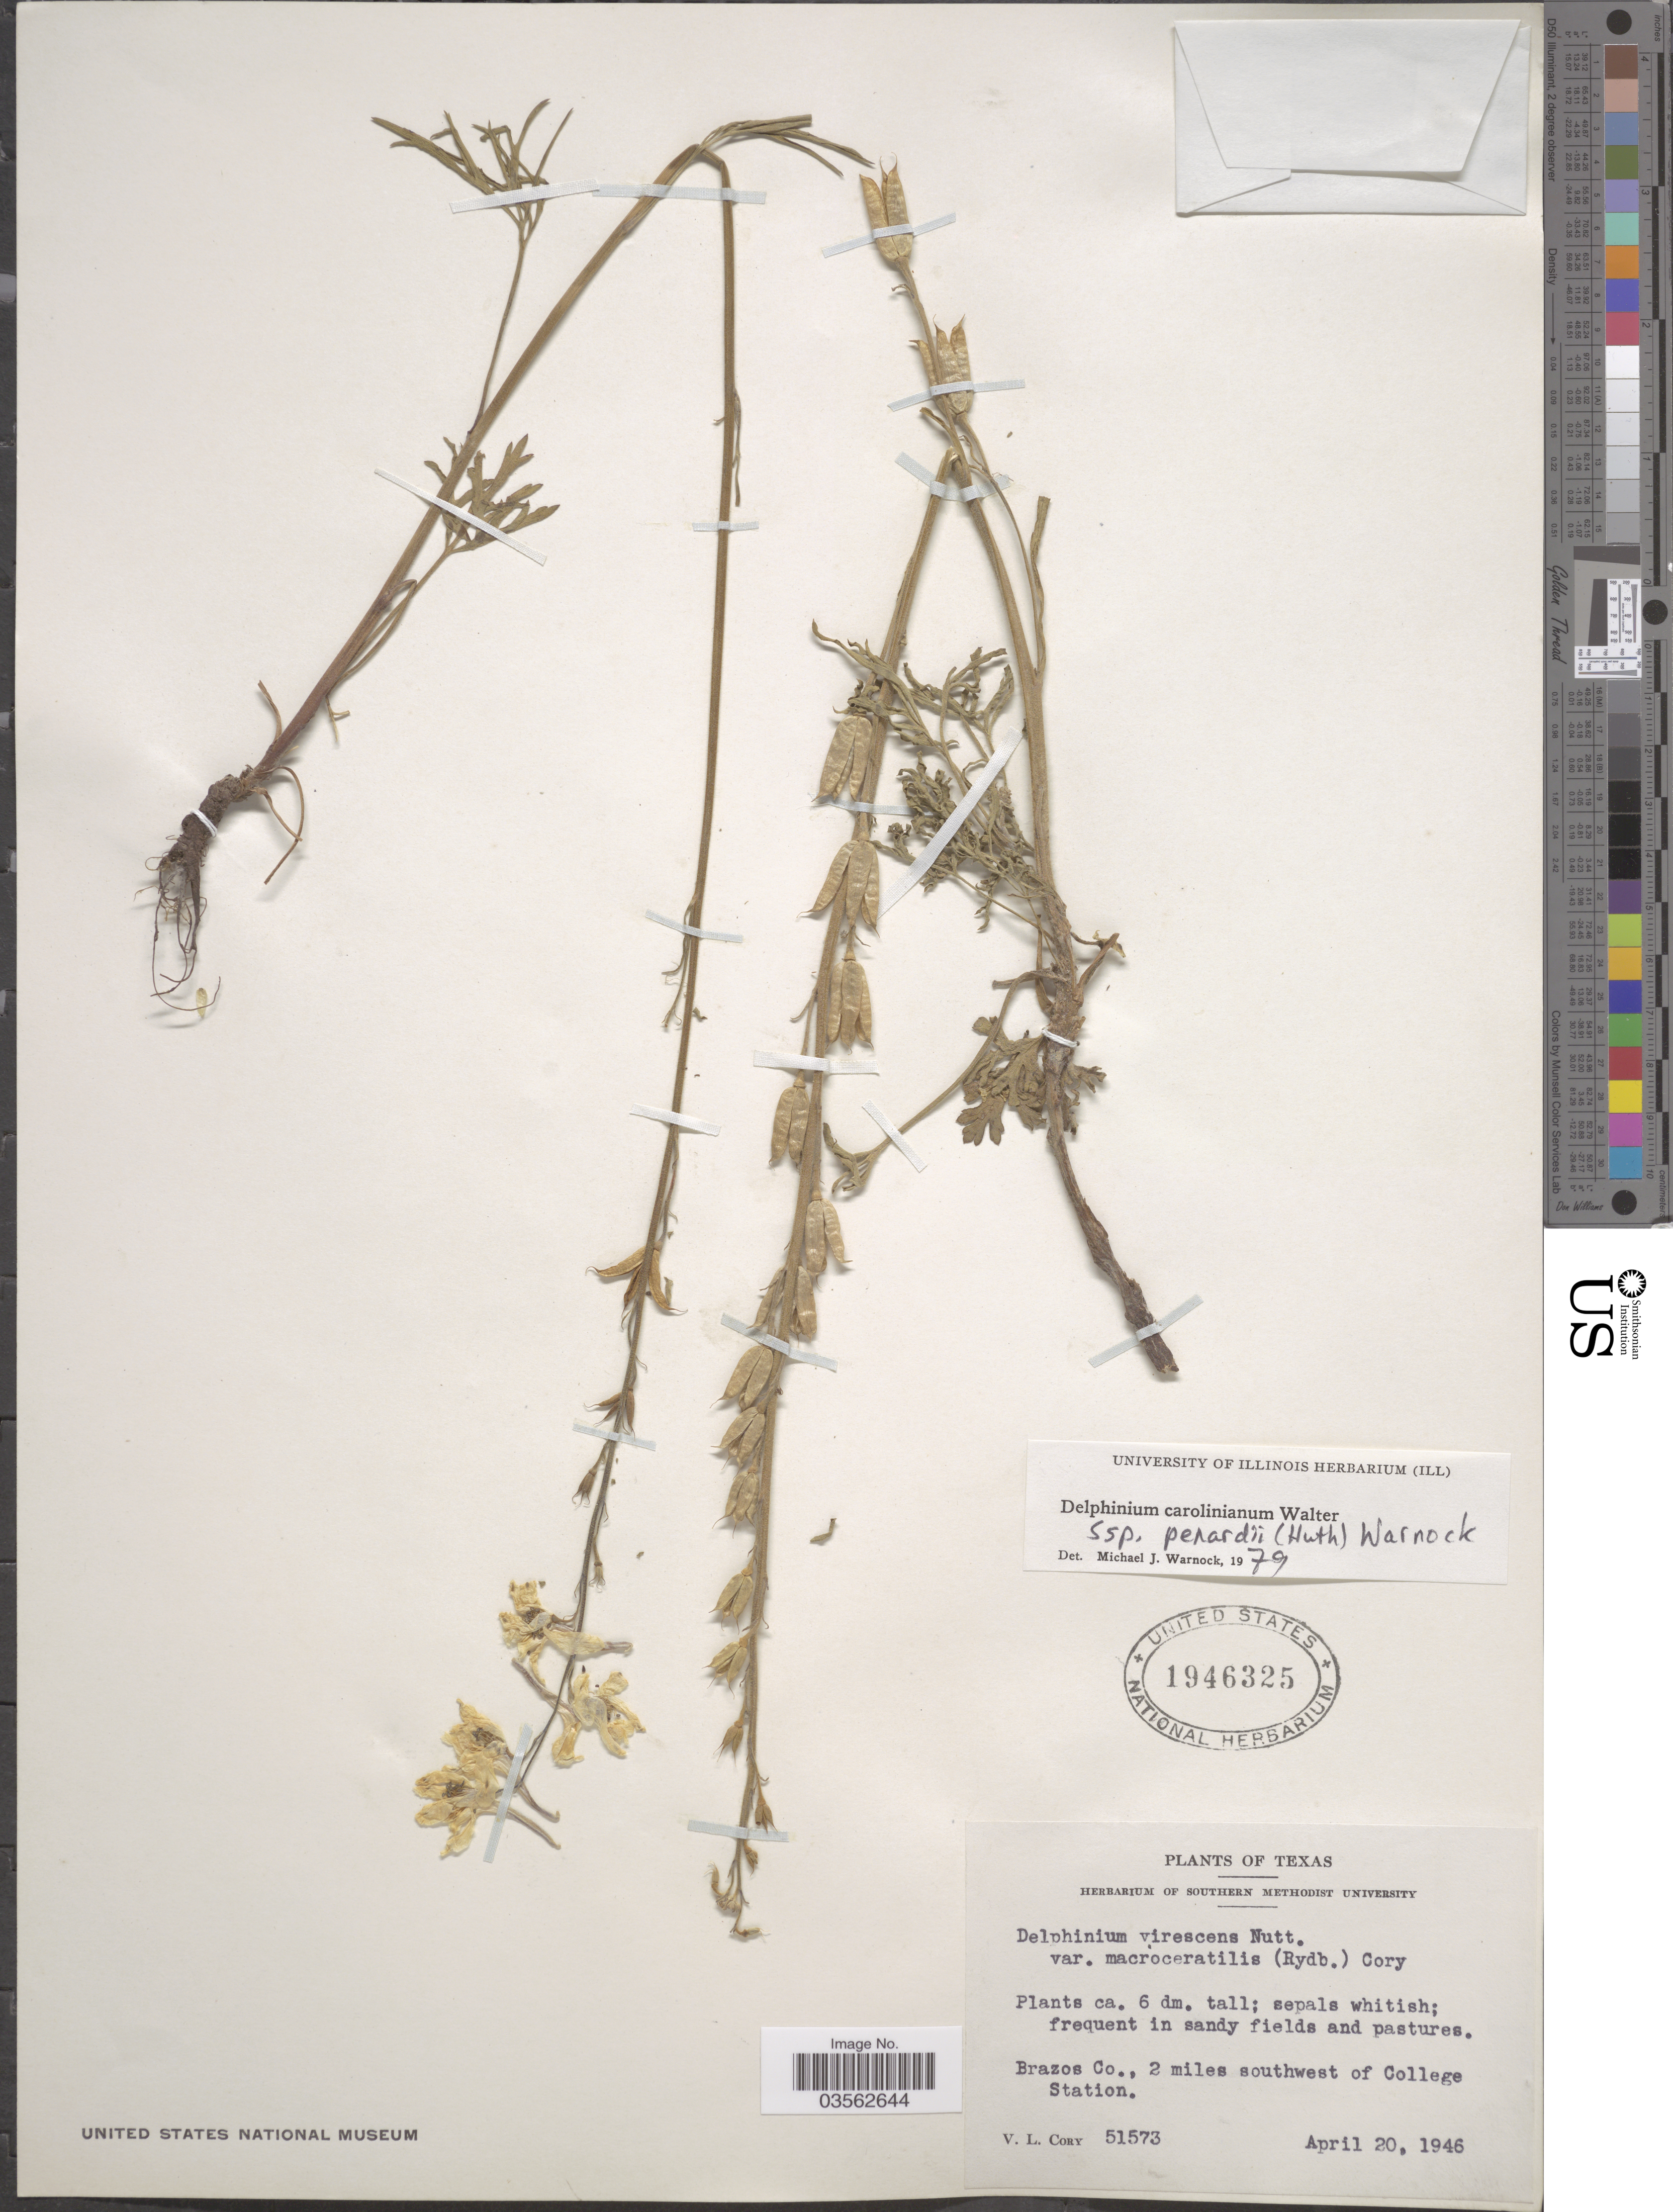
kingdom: Plantae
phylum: Tracheophyta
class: Magnoliopsida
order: Ranunculales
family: Ranunculaceae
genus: Delphinium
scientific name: Delphinium carolinianum subsp. penardii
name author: (Huth) M.J. Warnock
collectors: V. Cory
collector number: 51573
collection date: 1946-04-20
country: United States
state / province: Texas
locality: Brazos Co., 2 miles southwest of College Station.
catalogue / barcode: US 1946325